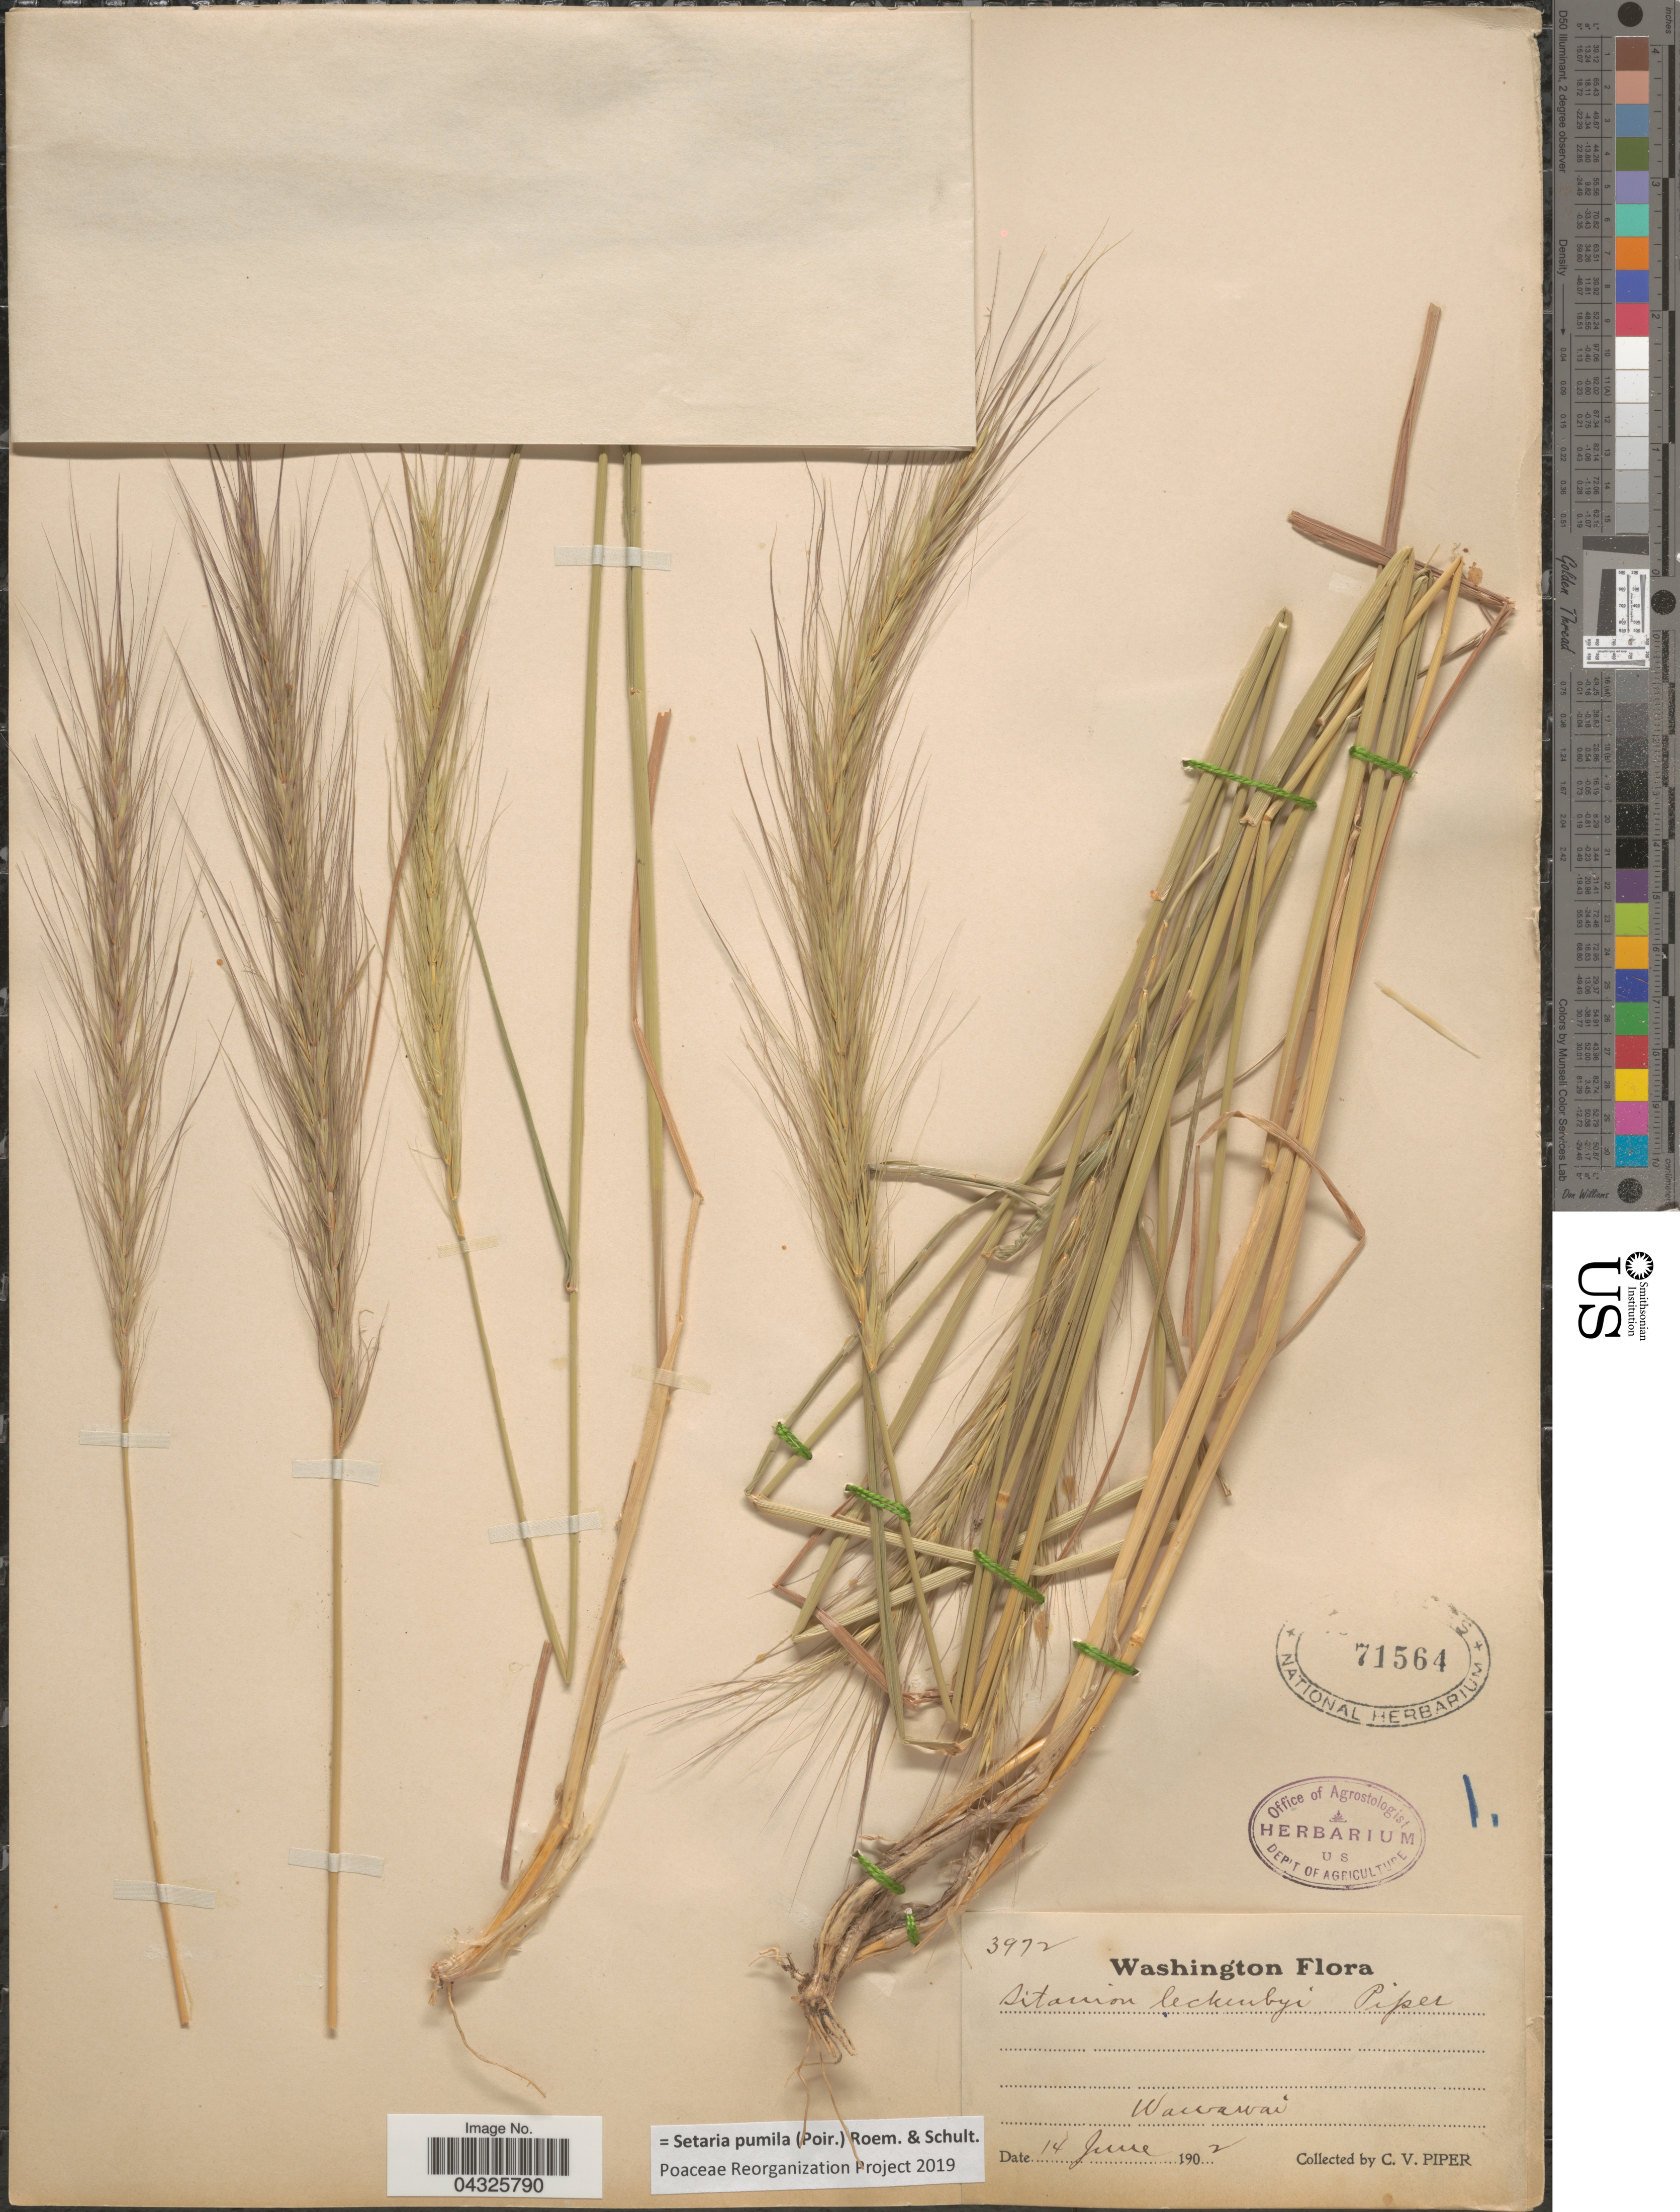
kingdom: Plantae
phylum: Tracheophyta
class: Liliopsida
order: Poales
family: Poaceae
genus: Setaria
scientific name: Setaria pumila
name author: (Poir.) Roem. & Schult.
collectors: C. V. Piper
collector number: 3972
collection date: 1902-06-14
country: United States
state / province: Washington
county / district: Whitman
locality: Wawawai.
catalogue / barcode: US 71564